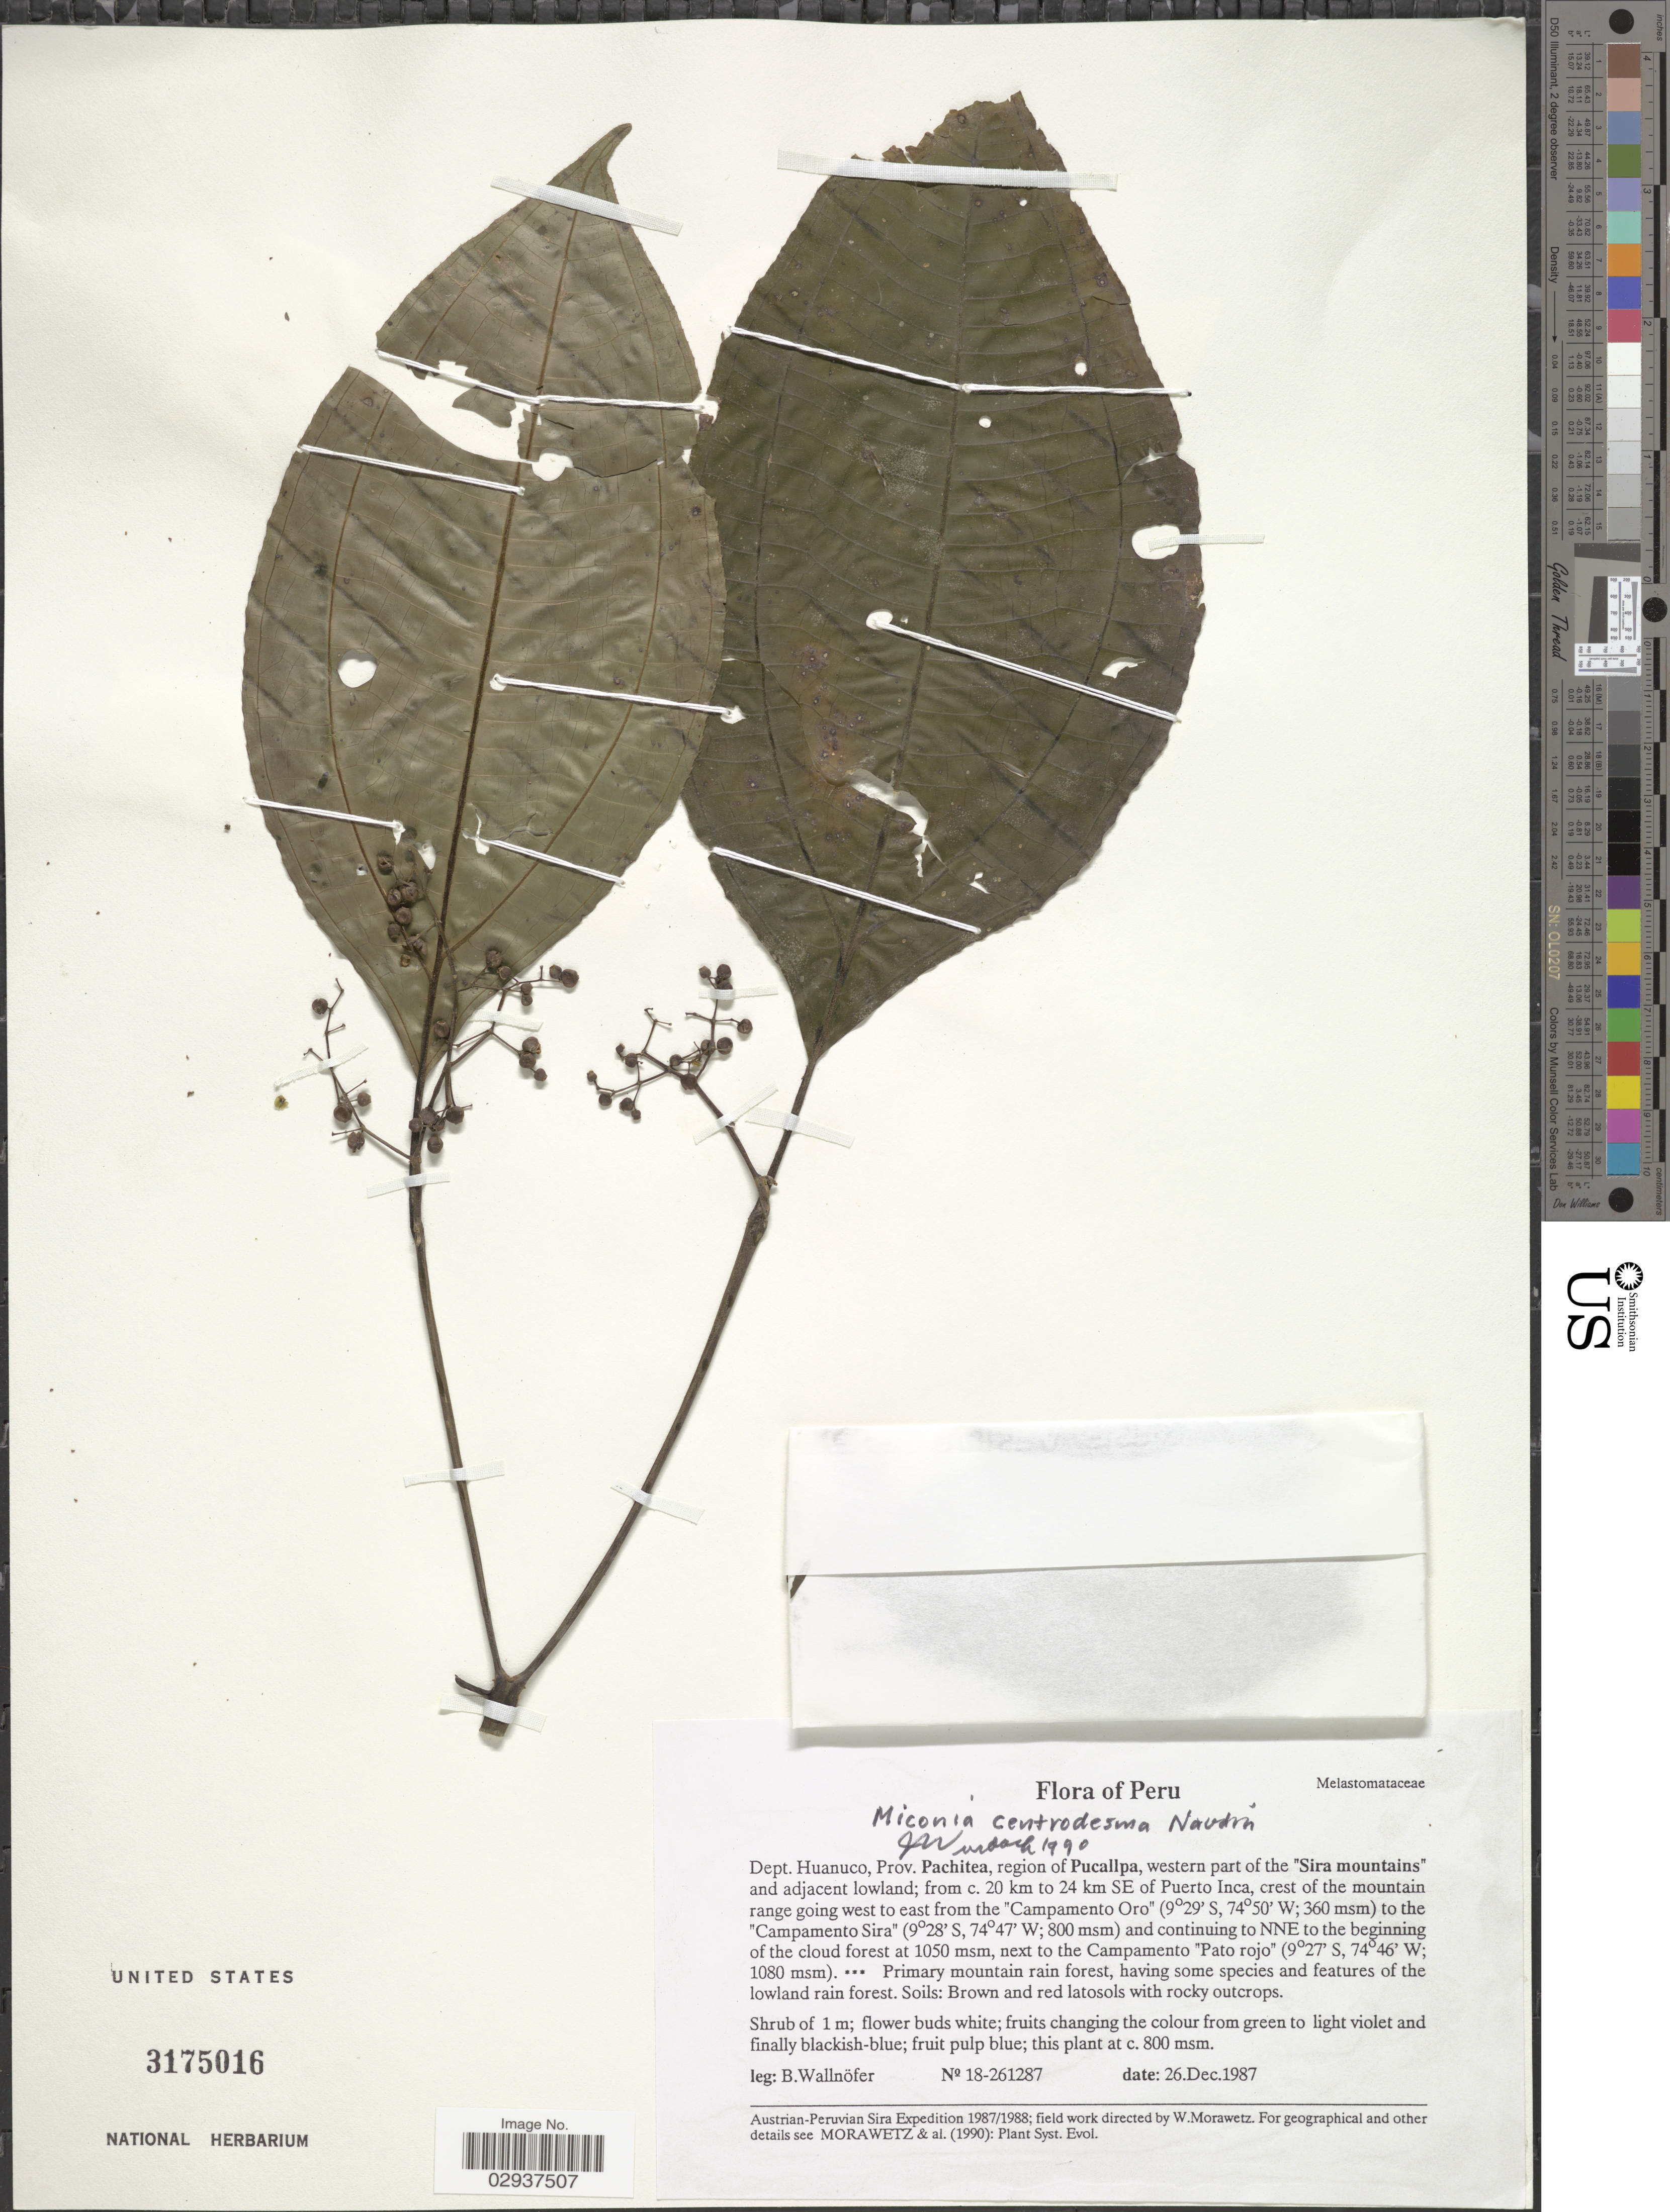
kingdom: Plantae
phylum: Tracheophyta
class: Magnoliopsida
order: Myrtales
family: Melastomataceae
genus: Miconia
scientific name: Miconia centrodesma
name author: Naudin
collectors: B. Wallnöfer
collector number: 18-261287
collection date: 1987-12-26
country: Peru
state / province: Huánuco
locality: Dept. Huanuco, Prov. Pachitea, region of Pucallpa, western part of the "Sira Mountains" and adjacent lowland; from c. 20 km to 24 km SE of Puerto Inca, crest of the mountain range going west to east from the "Campamento Oro" to the "Campamento Sira" and continuing to NNE to the beginning of the cloud forest, next to the Campamento "Pato rojo".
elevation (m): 800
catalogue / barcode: US 3175016